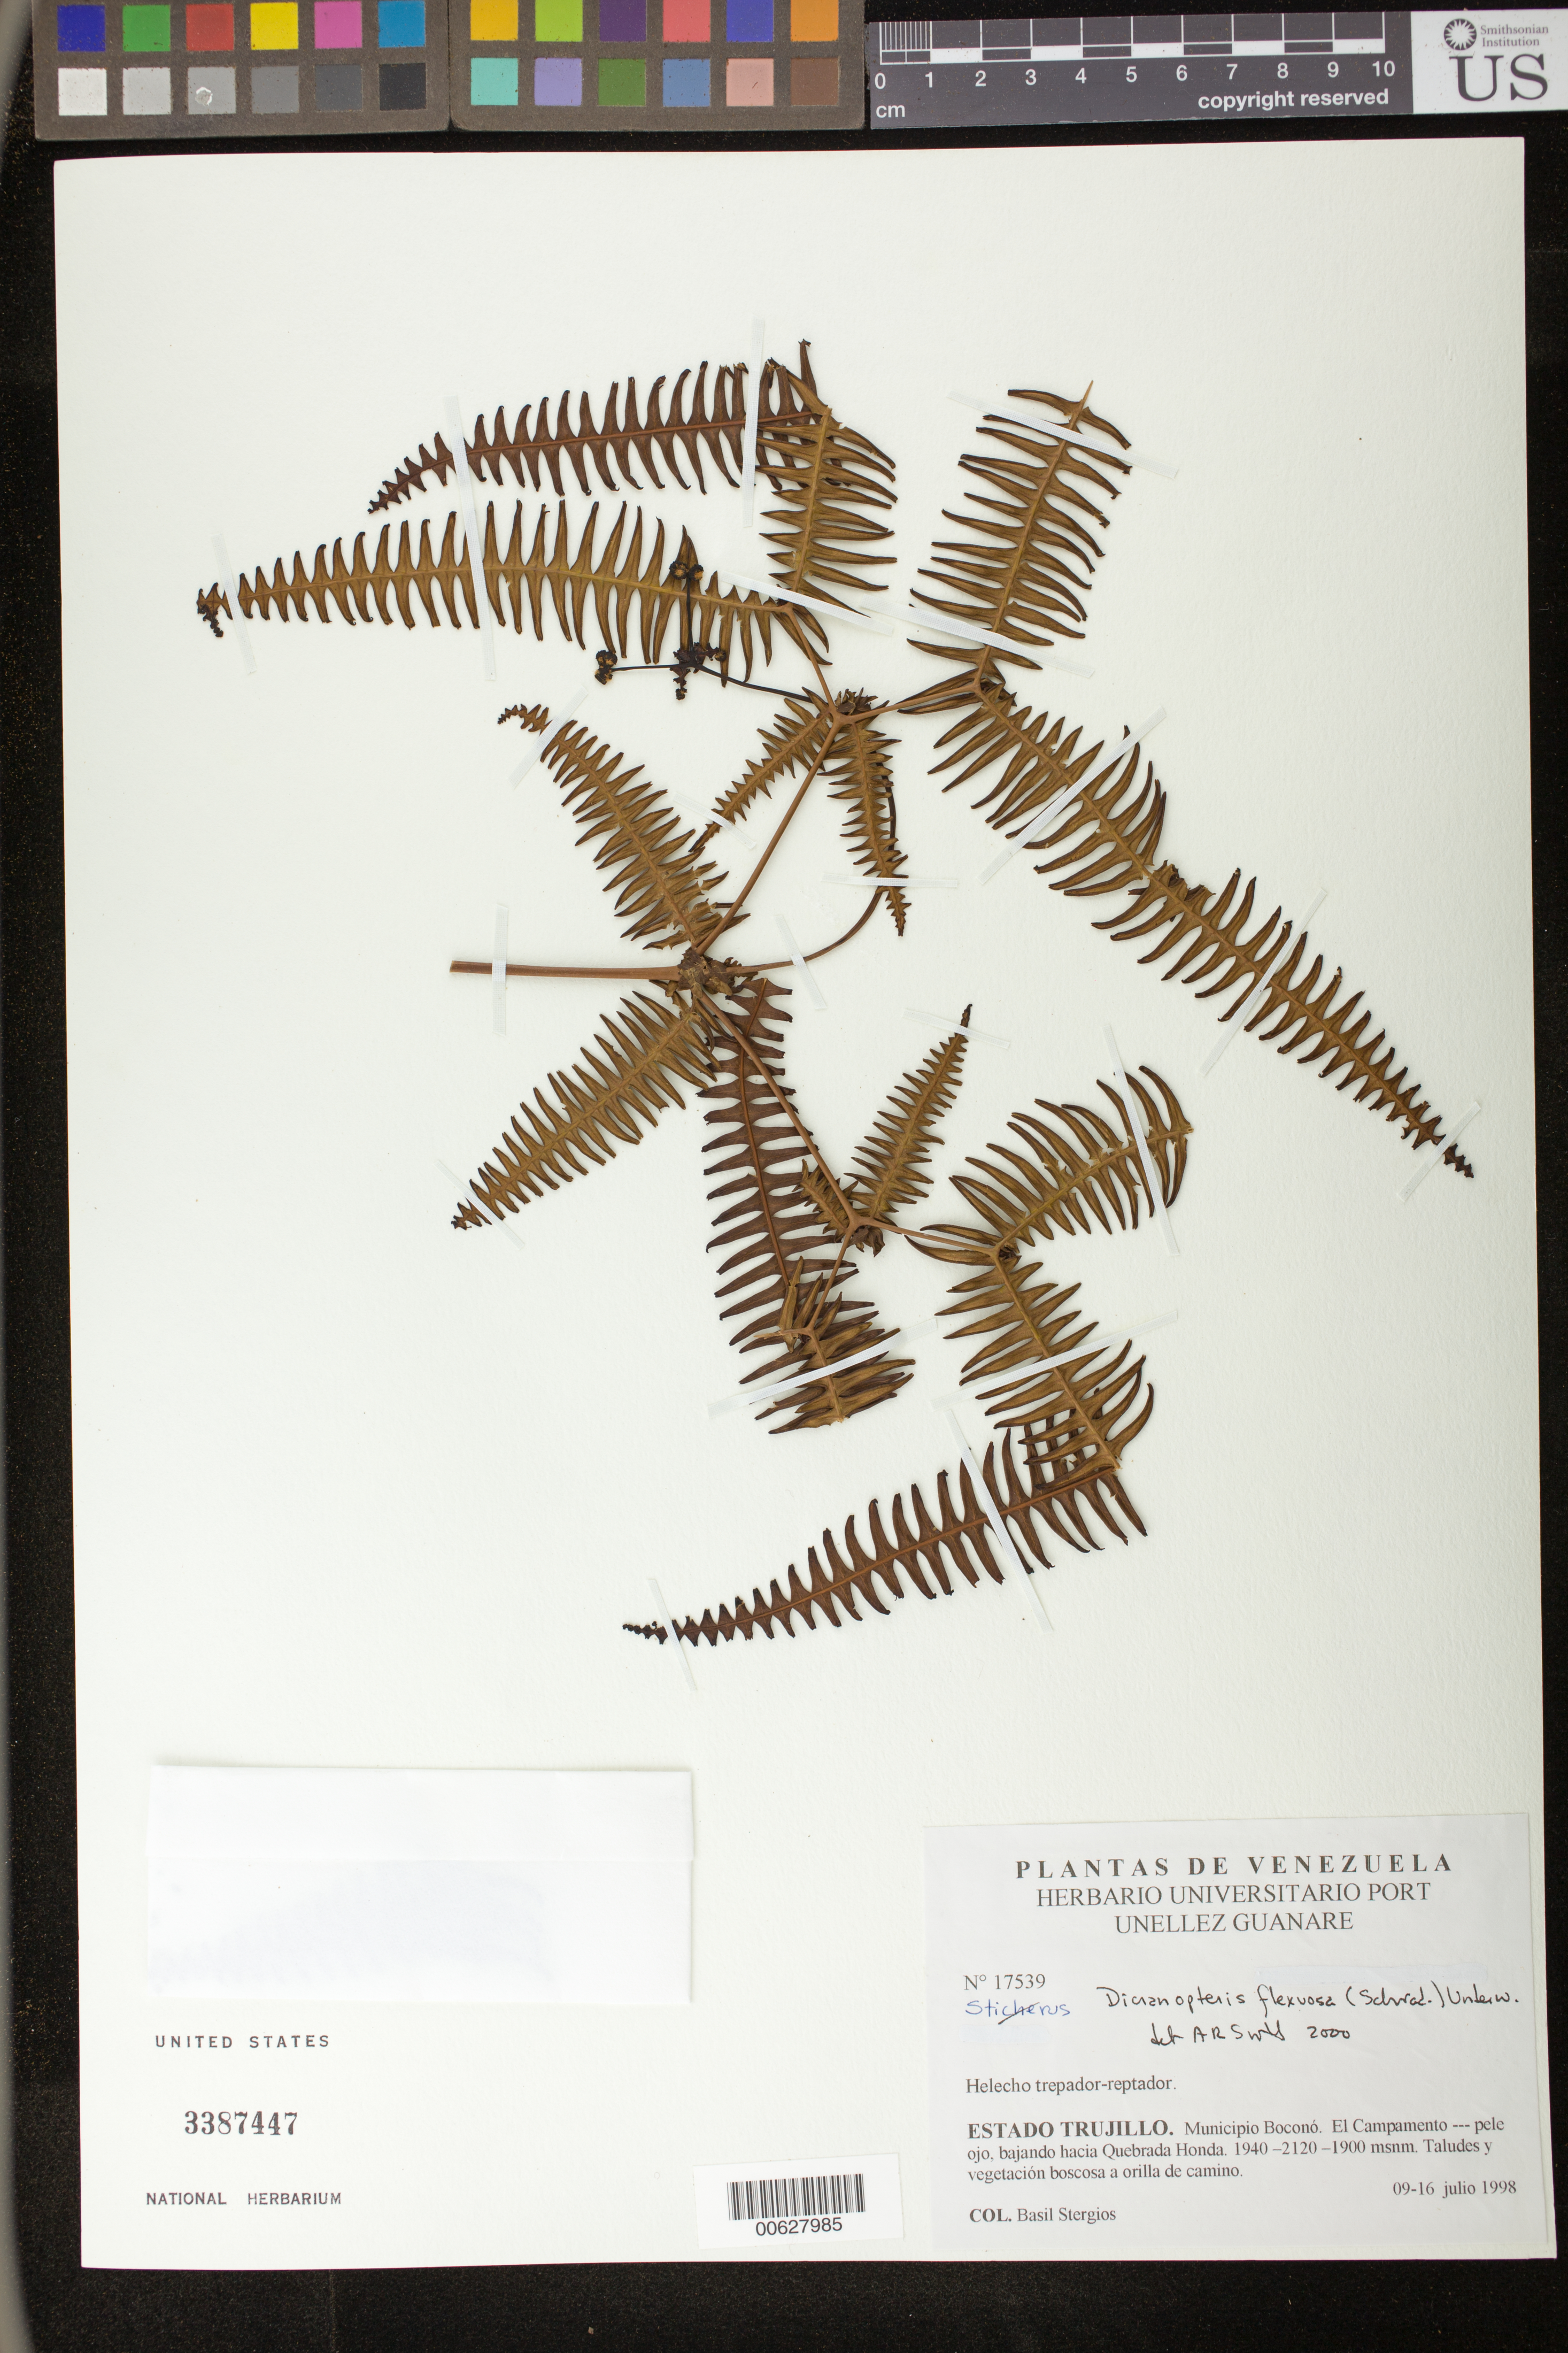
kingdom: Plantae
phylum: Tracheophyta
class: Polypodiopsida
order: Gleicheniales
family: Gleicheniaceae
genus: Dicranopteris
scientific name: Dicranopteris flexuosa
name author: (Schrad.) Underw.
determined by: Smith, Alan R., (UC)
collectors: B. G. Stergios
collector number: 17539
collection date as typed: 09 Jul 1998 to 16 Jul 1998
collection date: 1998-07-09/1998-07-16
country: Venezuela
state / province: Trujillo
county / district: Boconó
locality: Parque Nacional Guaramacal, El campamento-pele ojo, bajando hacia Quebrada Honda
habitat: Taludes y vegetación boscosa a orilla de camino.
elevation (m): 1900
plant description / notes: PORT, UC, US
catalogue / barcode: US 3387447